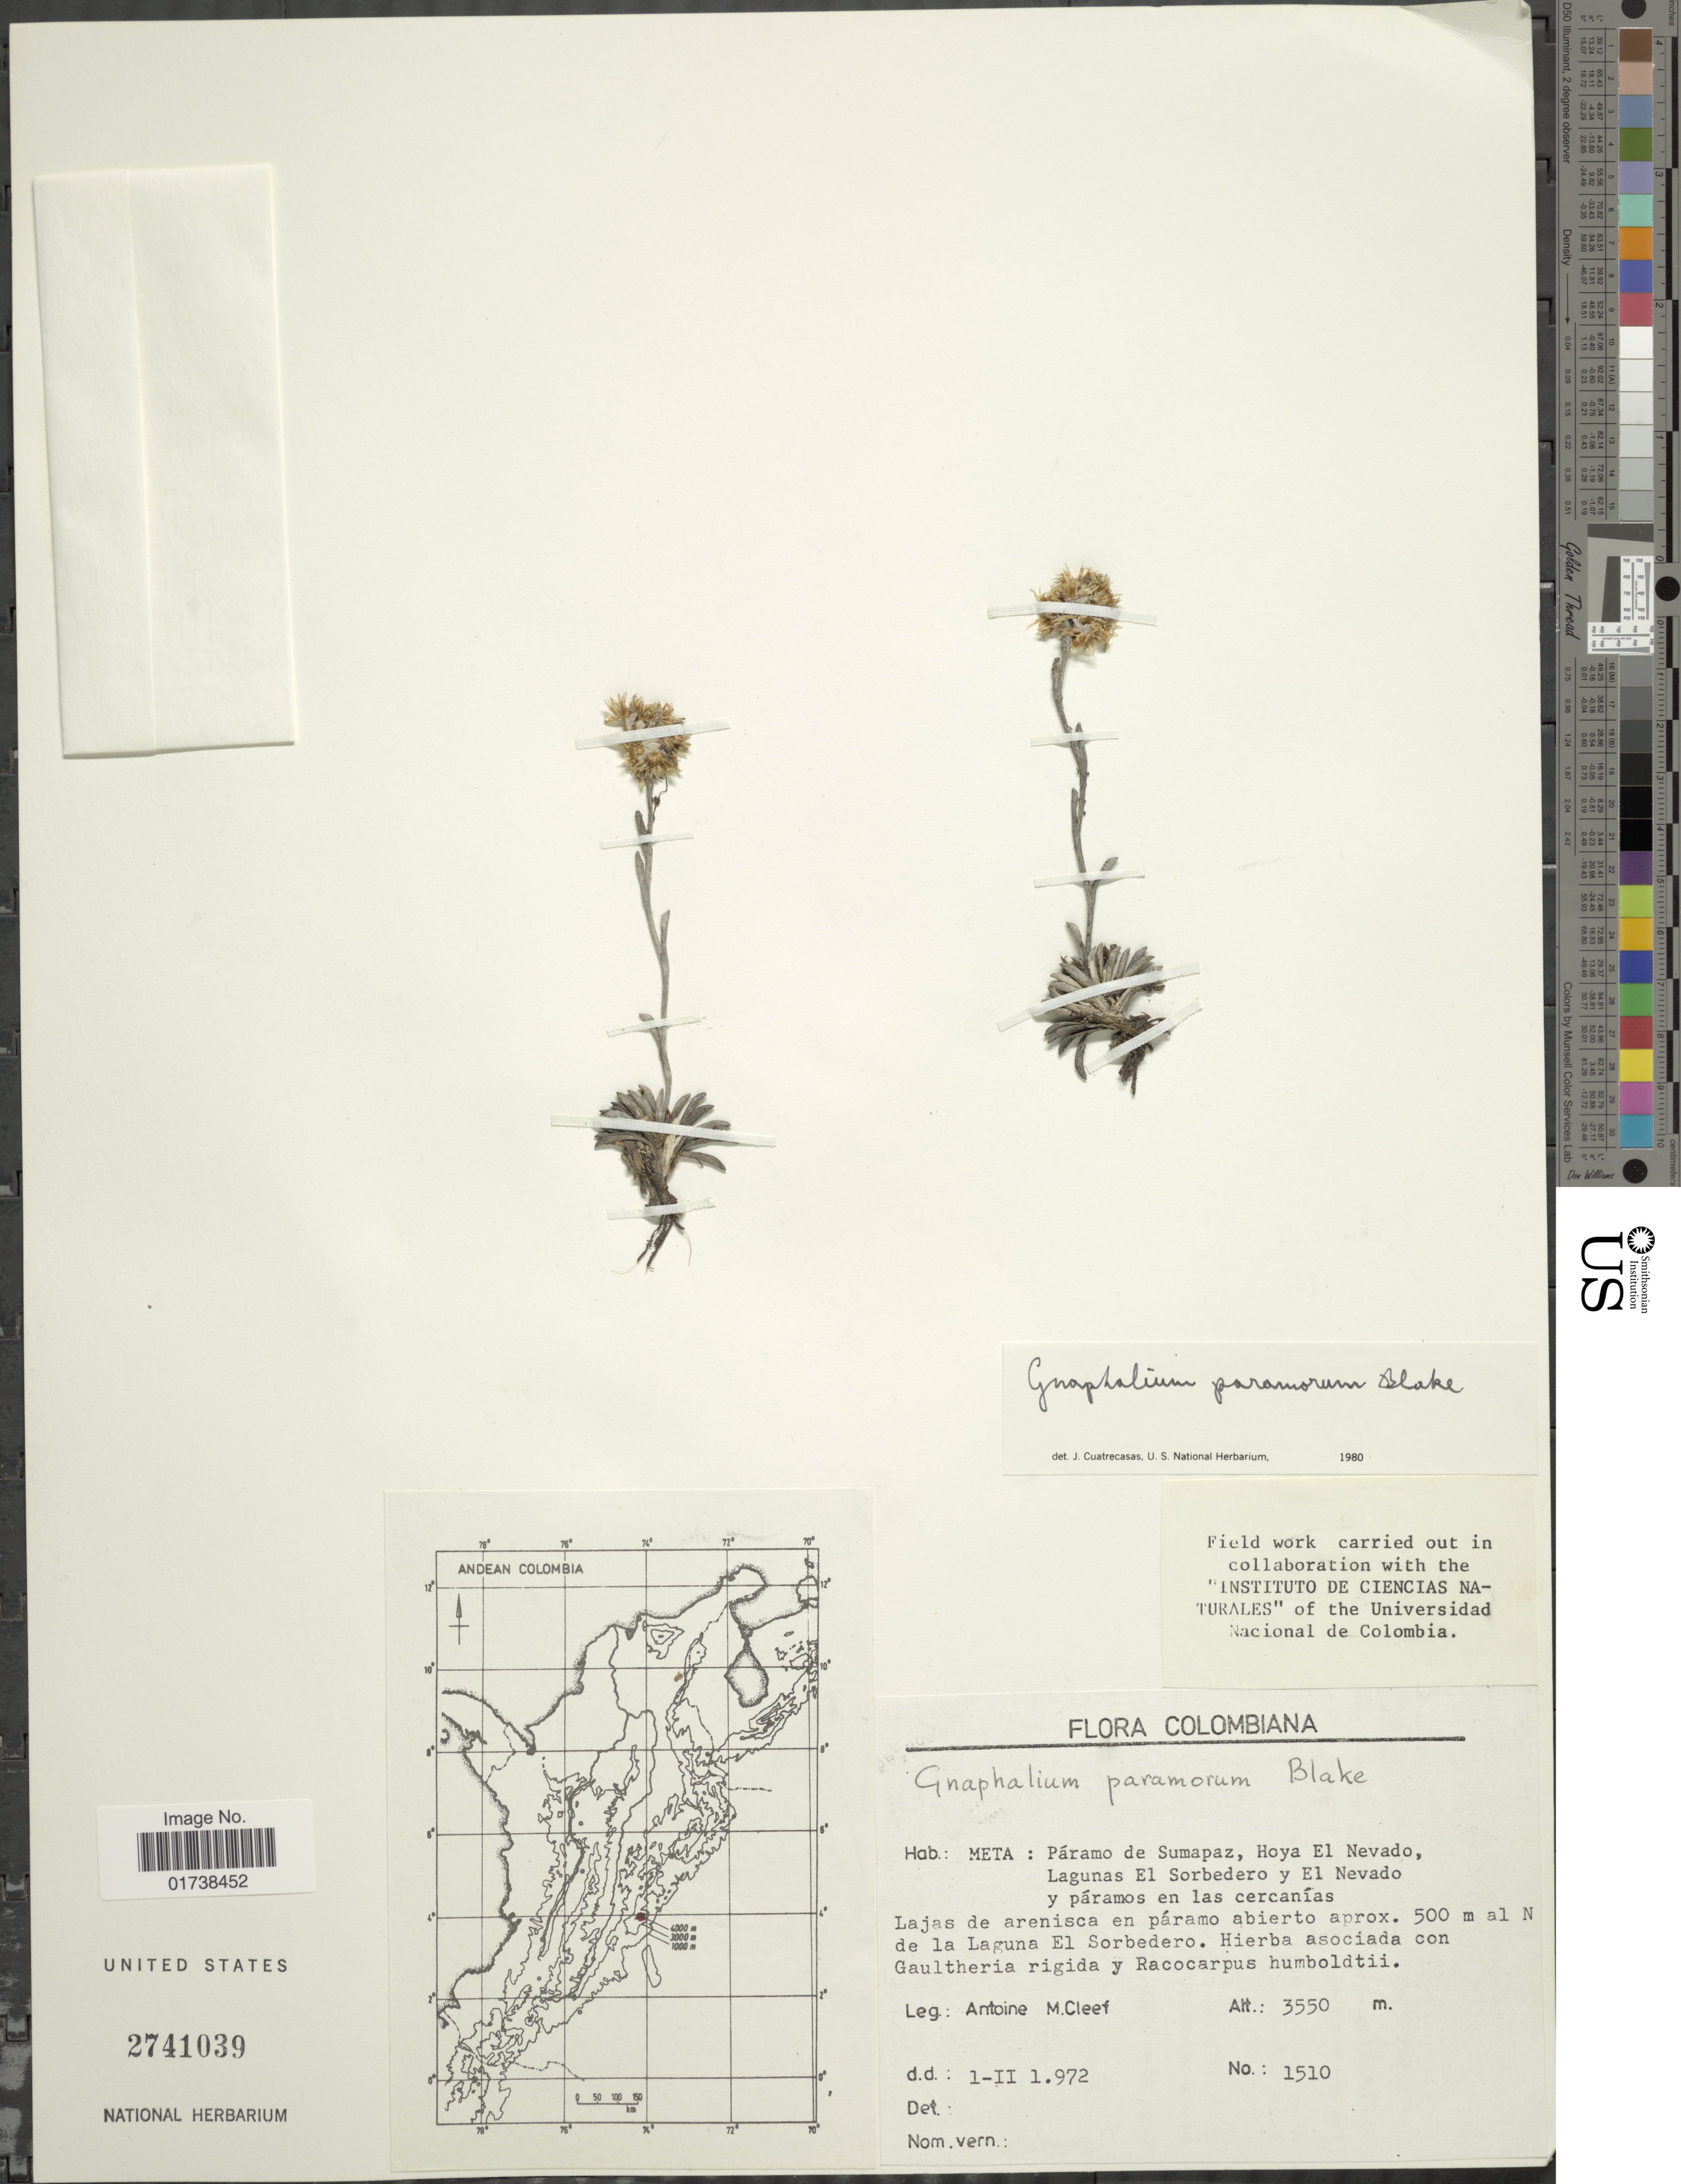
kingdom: Plantae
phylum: Tracheophyta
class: Magnoliopsida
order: Asterales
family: Asteraceae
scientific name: Orognaphalon paramorum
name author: (S.F. Blake) G.L. Nesom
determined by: Nesom, Guy L.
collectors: A. M. Cleef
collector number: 1510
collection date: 1972-02-01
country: Colombia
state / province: Meta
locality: Meta; Paramo de Sumapaz, Hoya El Nevado, Lagunas El Sorbedero y El Nevado y paramos en las cercanias, Lajas de arenisca en paramo abierto aprox. 500 m al N de la Laguna El Sorbedero, Hierba asociada con Gaultheria rigida y Racocarpus humboldtii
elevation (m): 3550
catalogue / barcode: US 2741039